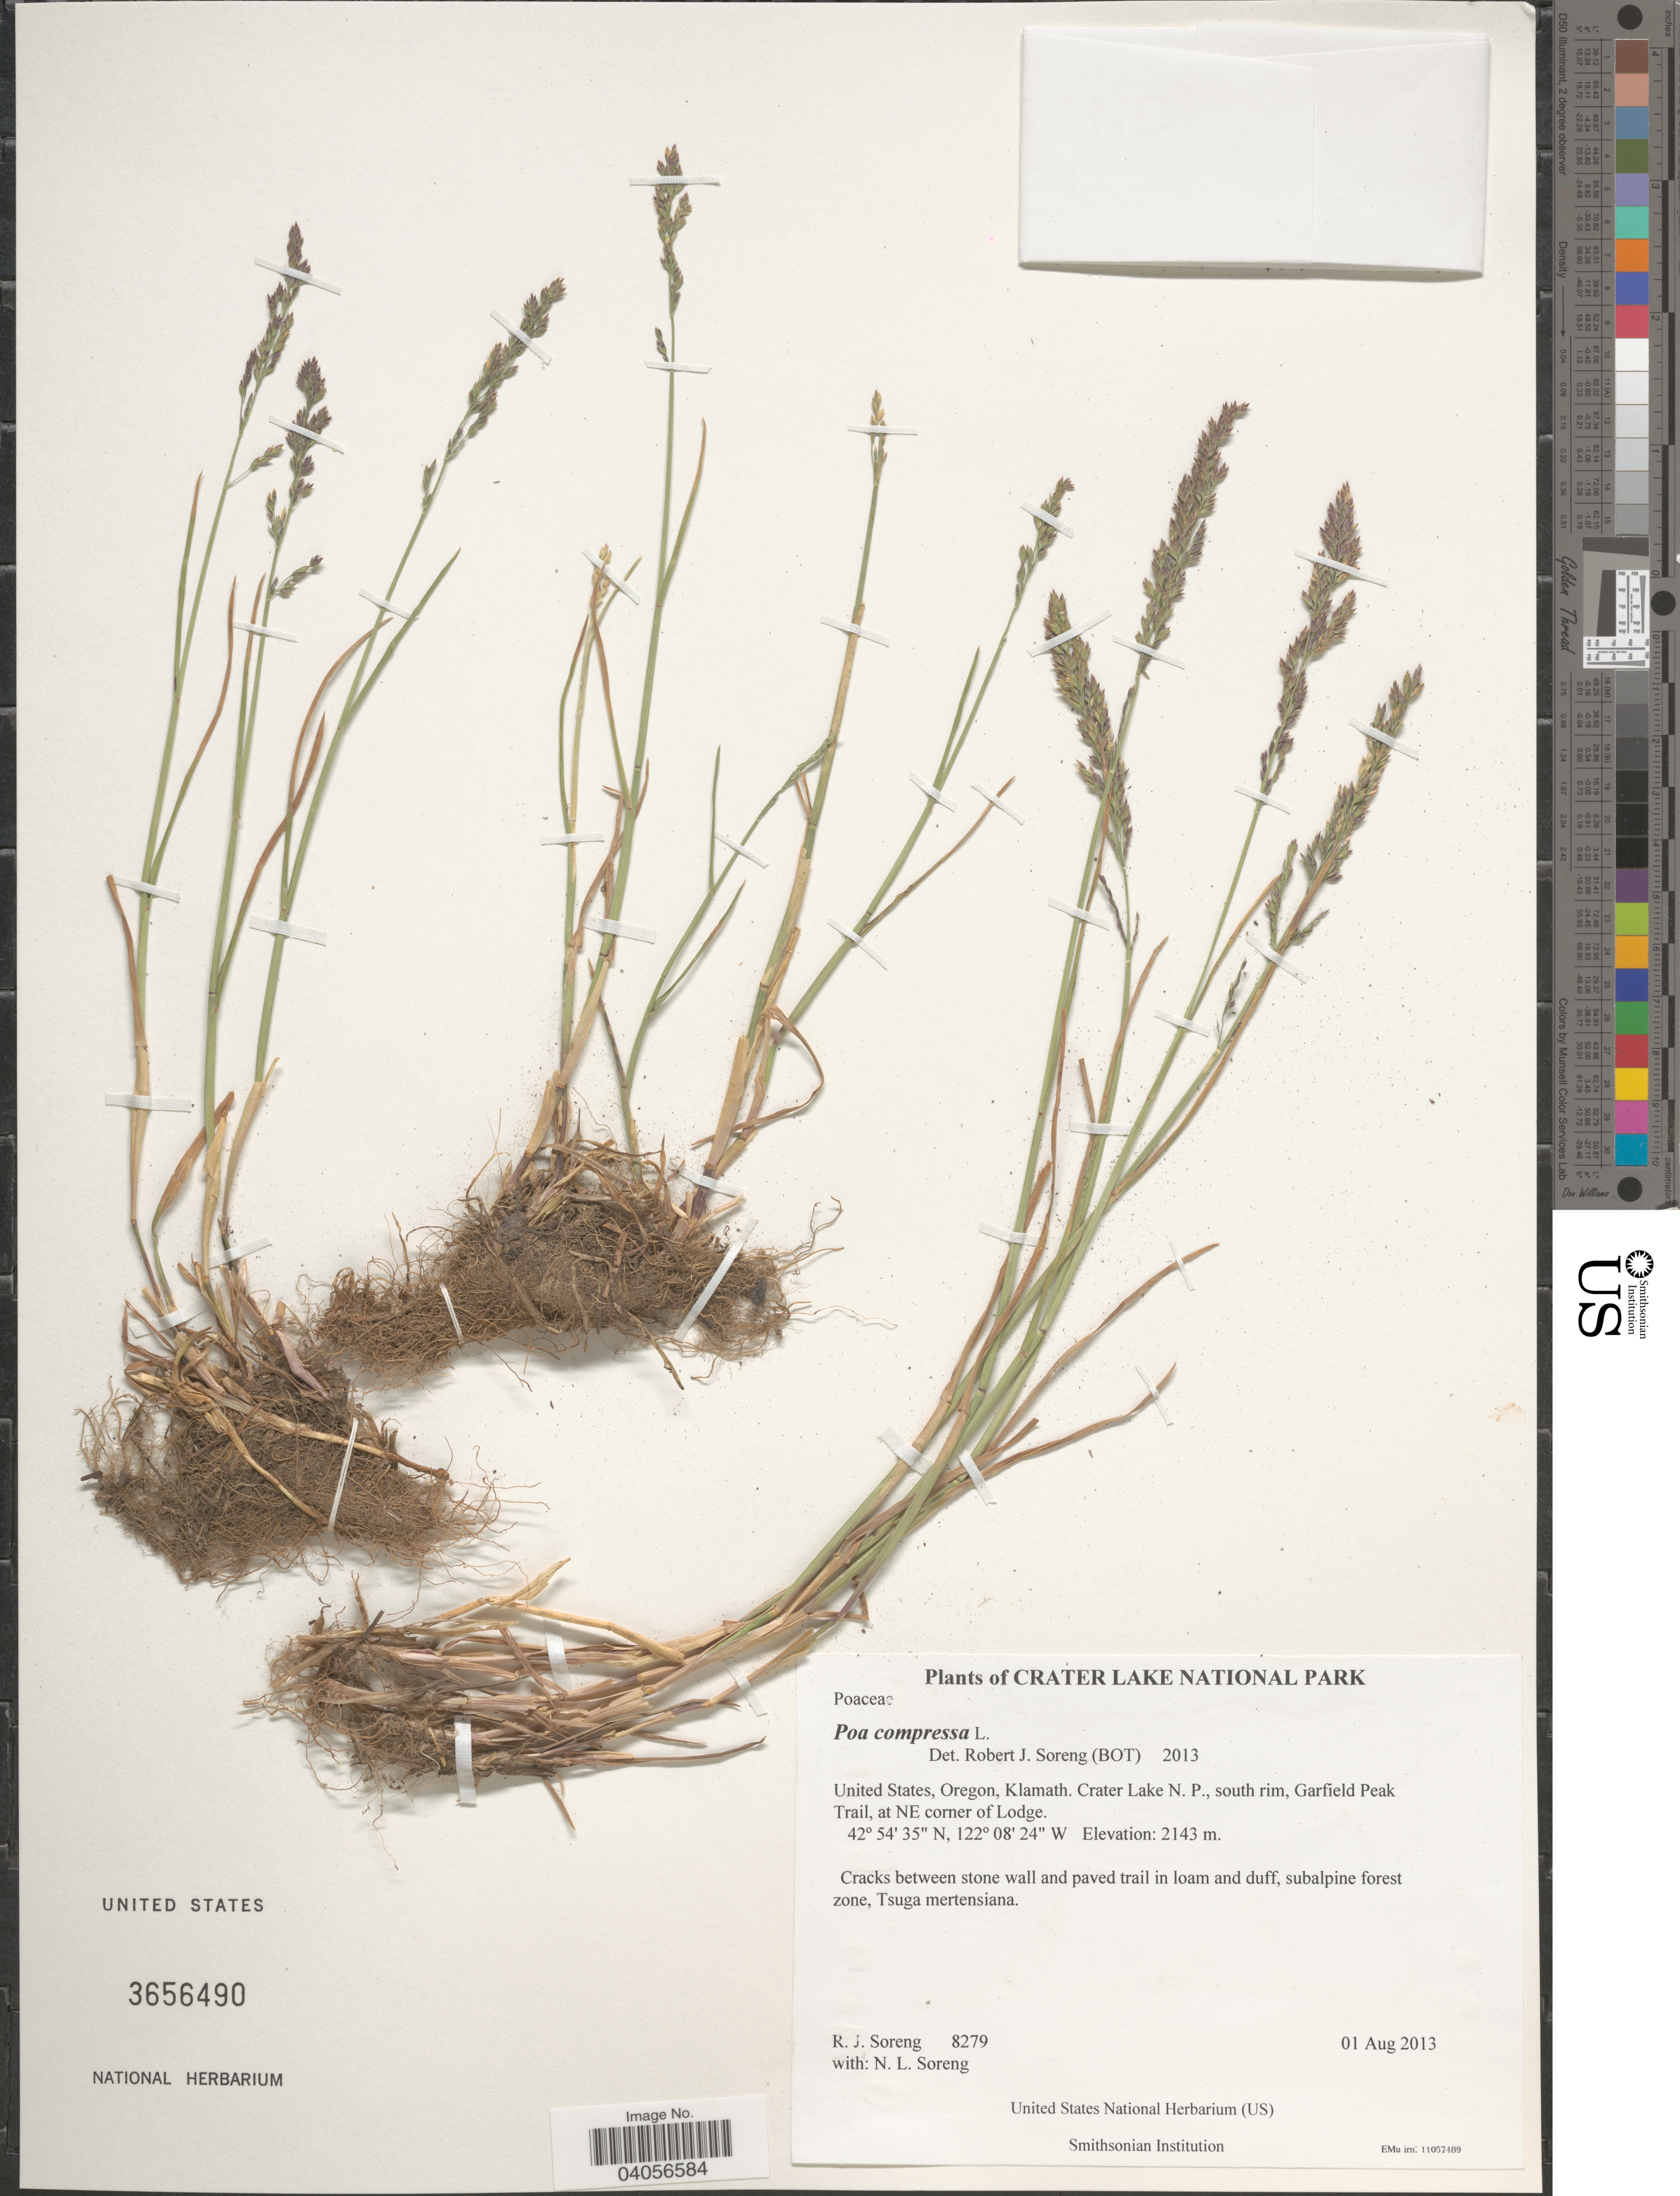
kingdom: Plantae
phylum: Tracheophyta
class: Liliopsida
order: Poales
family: Poaceae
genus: Poa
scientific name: Poa compressa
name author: L.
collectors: R. J. Soreng & N. L. Soreng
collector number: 8279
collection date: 2013-08-01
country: United States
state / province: Oregon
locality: Crater Lake National Park. Klamath. Crater Lake N. P., south rim, Garfield Peak Trail, at NE corner of Lodge.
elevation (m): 2143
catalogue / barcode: US 3656490